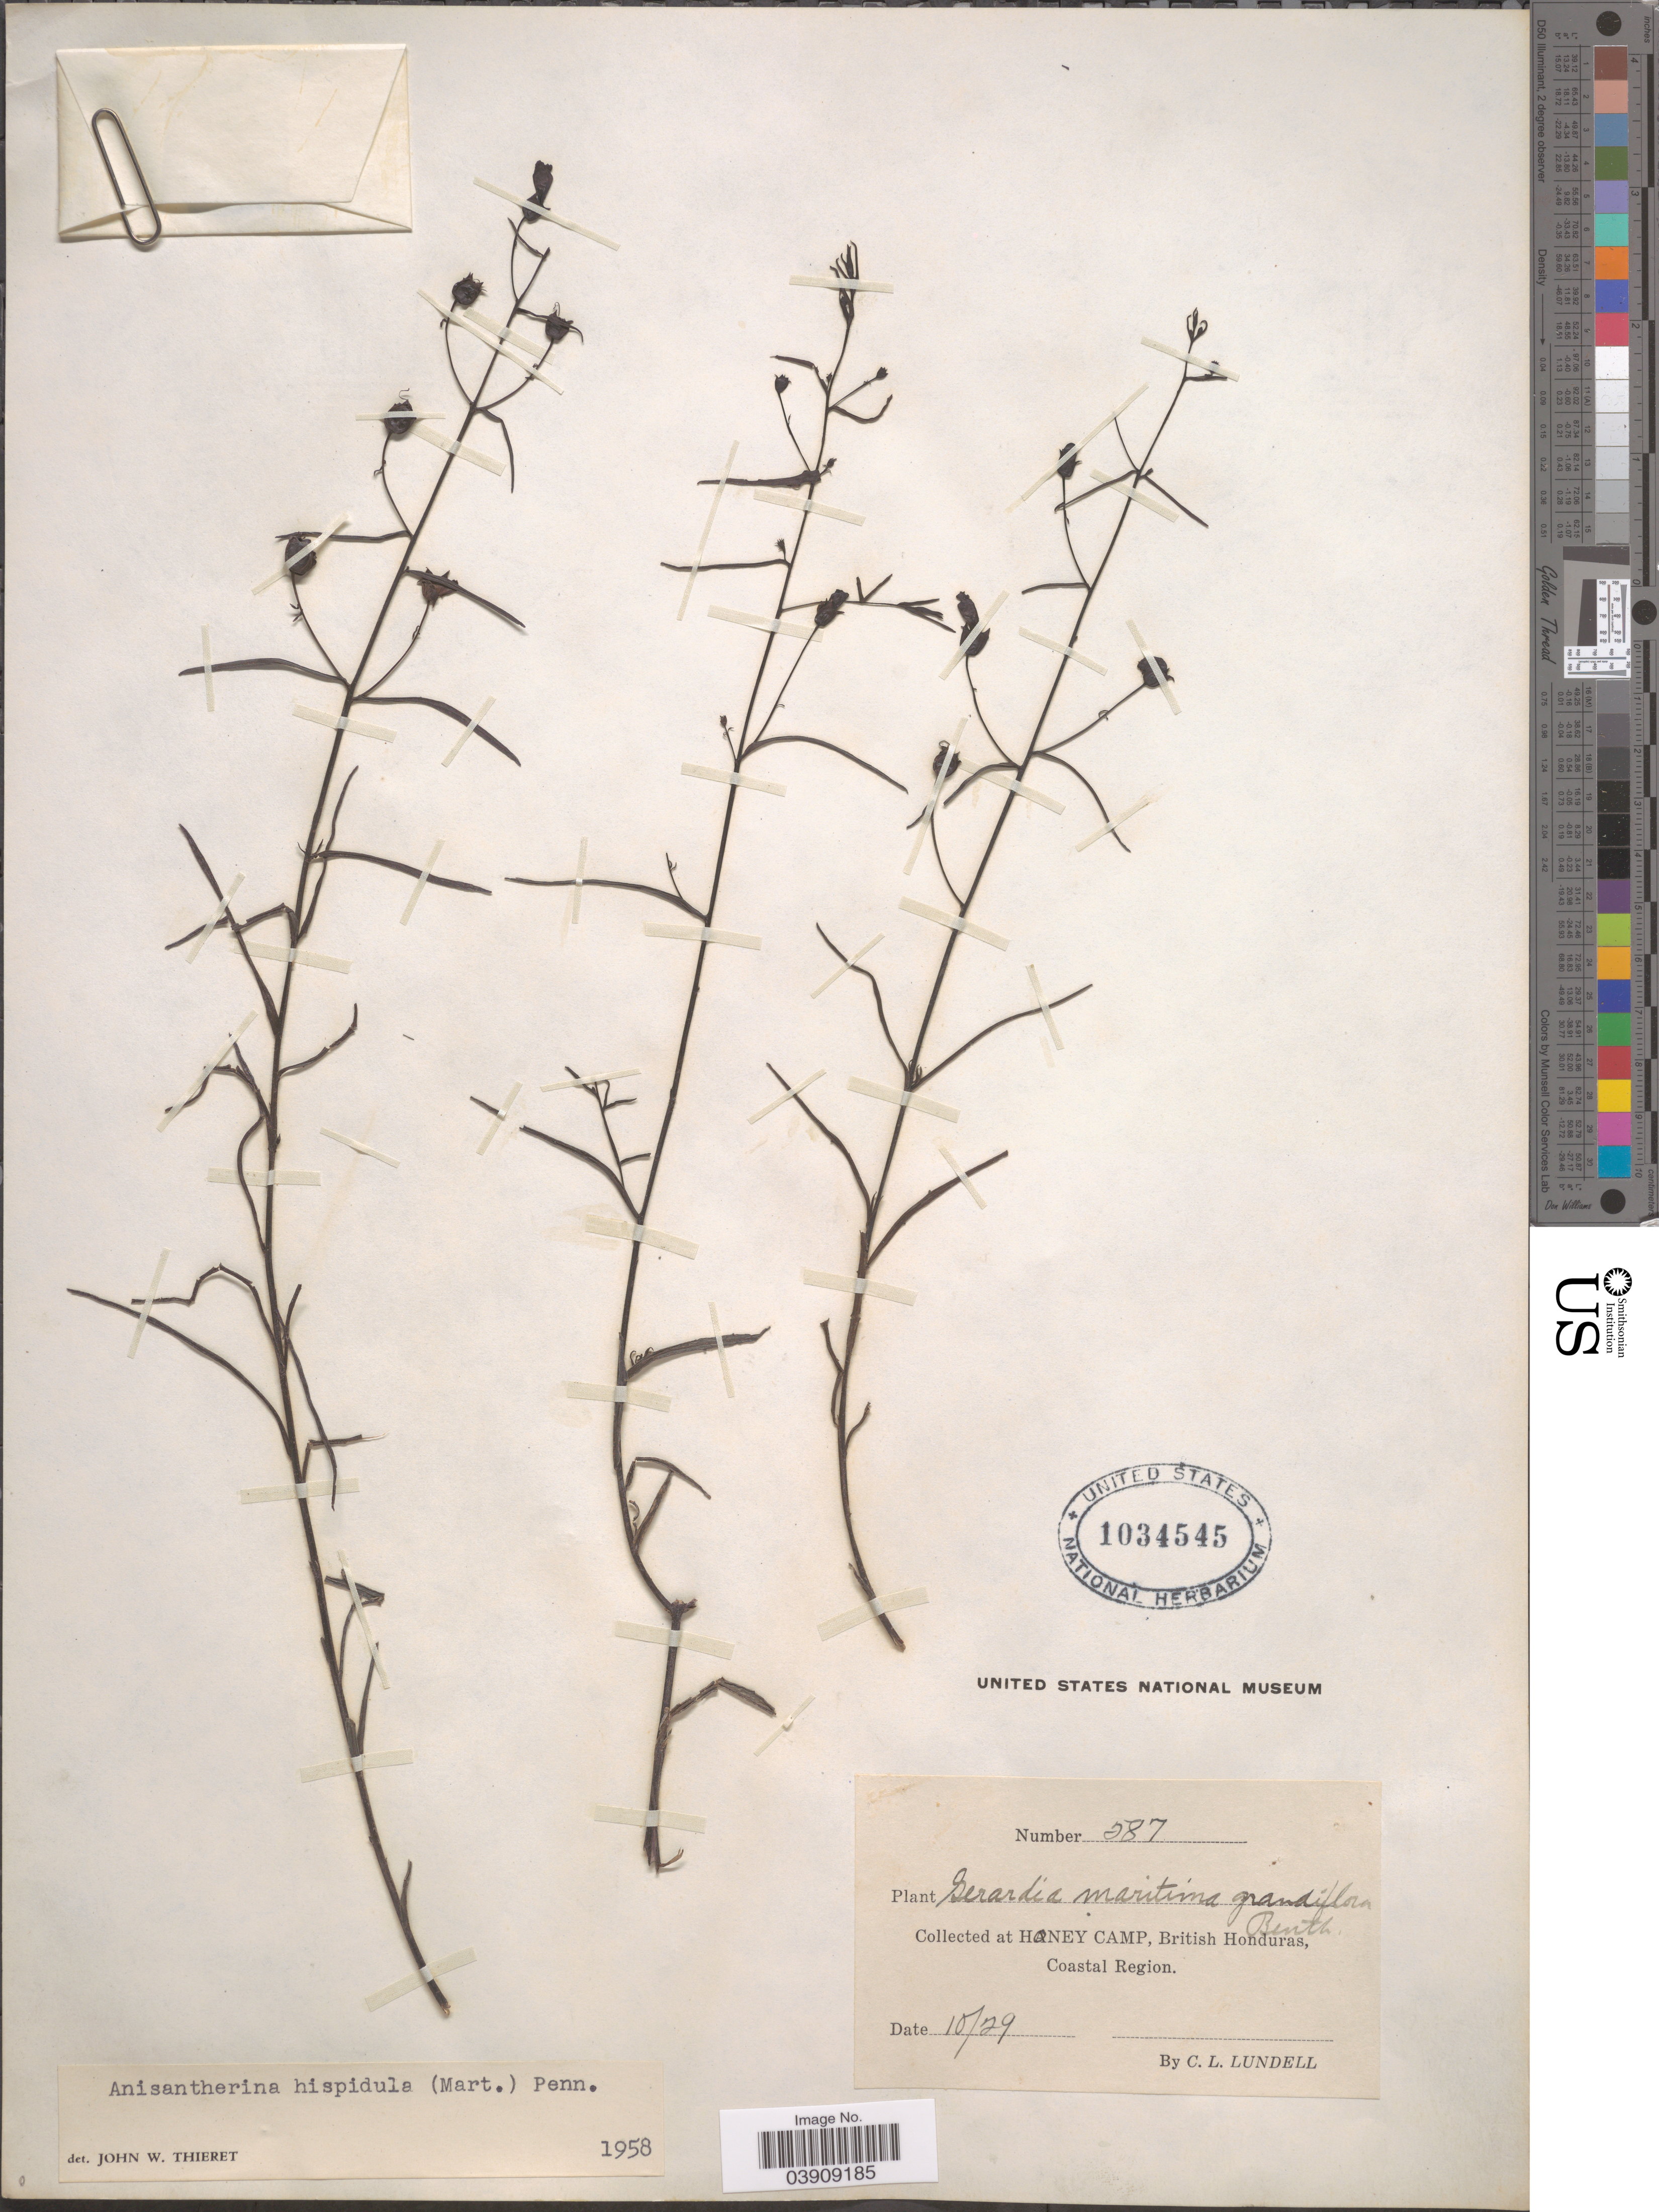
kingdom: Plantae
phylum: Tracheophyta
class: Magnoliopsida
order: Lamiales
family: Orobanchaceae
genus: Anisantherina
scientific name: Anisantherina hispidula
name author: (Mart.) Pennell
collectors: C. L. Lundell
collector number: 587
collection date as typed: Transcribed d/m/y: /10/29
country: Belize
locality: At Honey Camp, British Honduras, Coastal Region.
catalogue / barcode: US 1034545